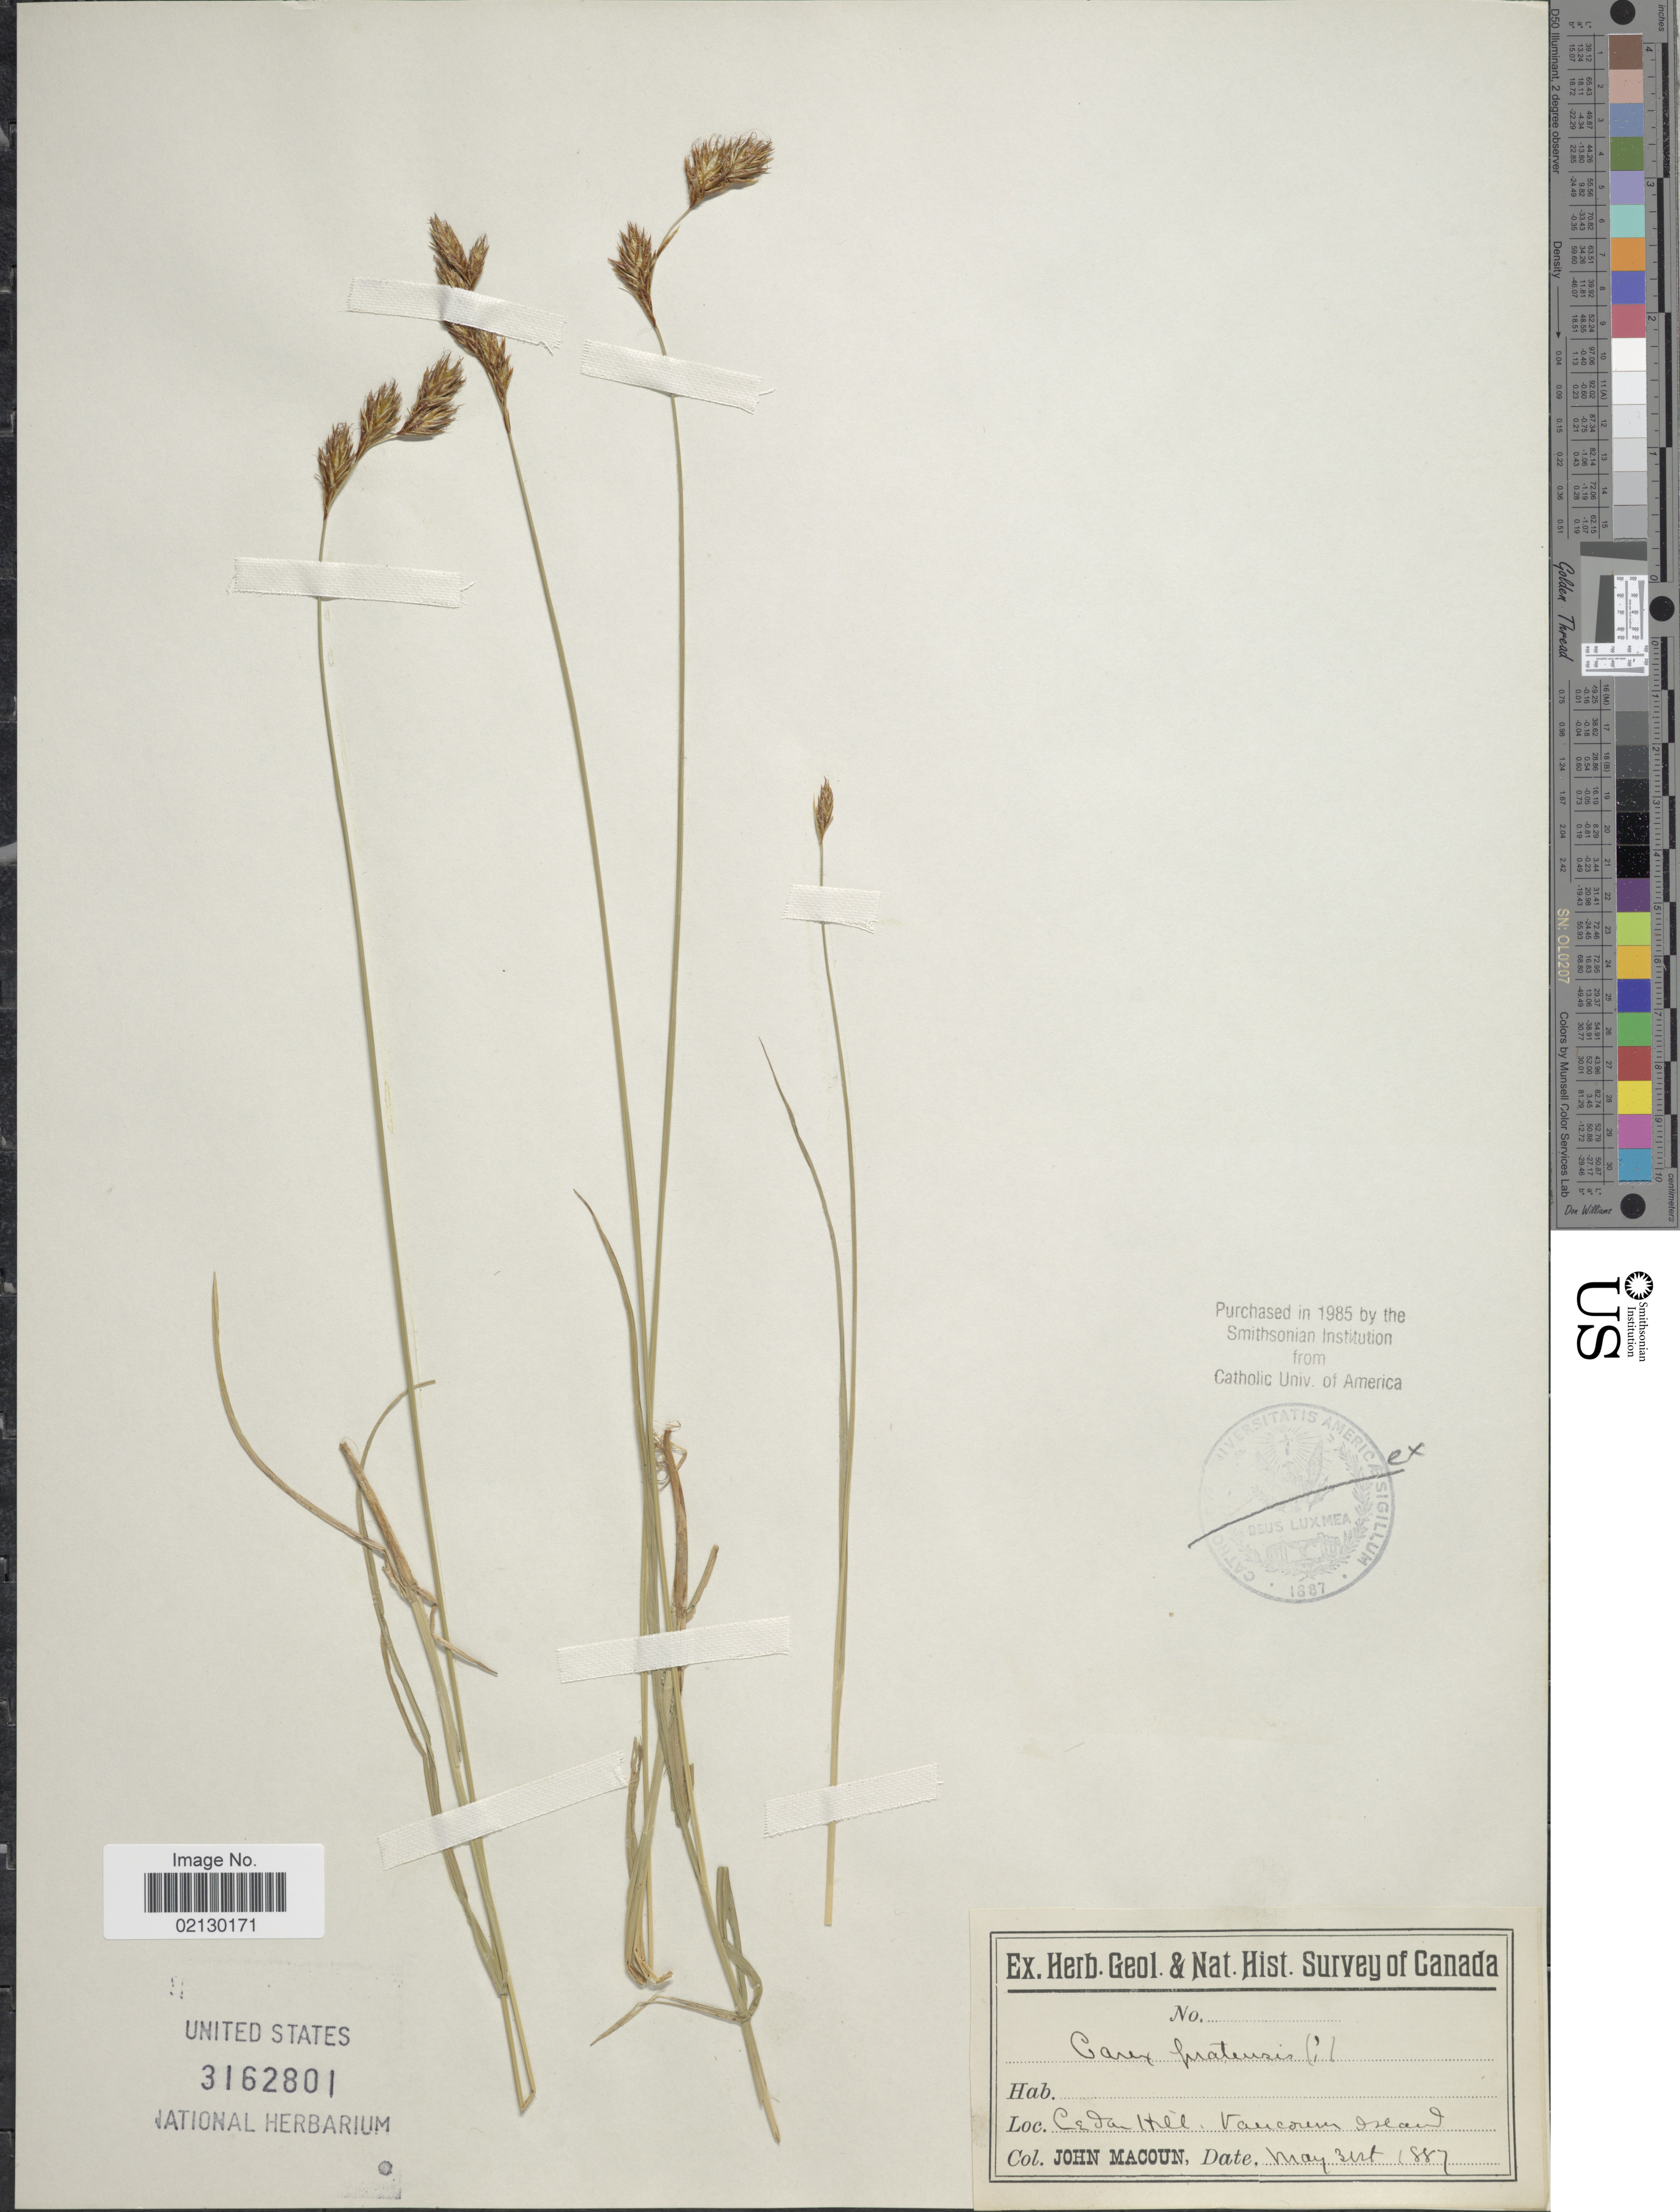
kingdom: Plantae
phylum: Tracheophyta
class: Liliopsida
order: Poales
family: Cyperaceae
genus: Carex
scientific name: Carex praticola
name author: Rydb.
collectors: J. Macoun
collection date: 1887-05-31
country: Canada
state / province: British Columbia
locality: Ceda Hill, Vancouver Island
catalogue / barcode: US 3162801